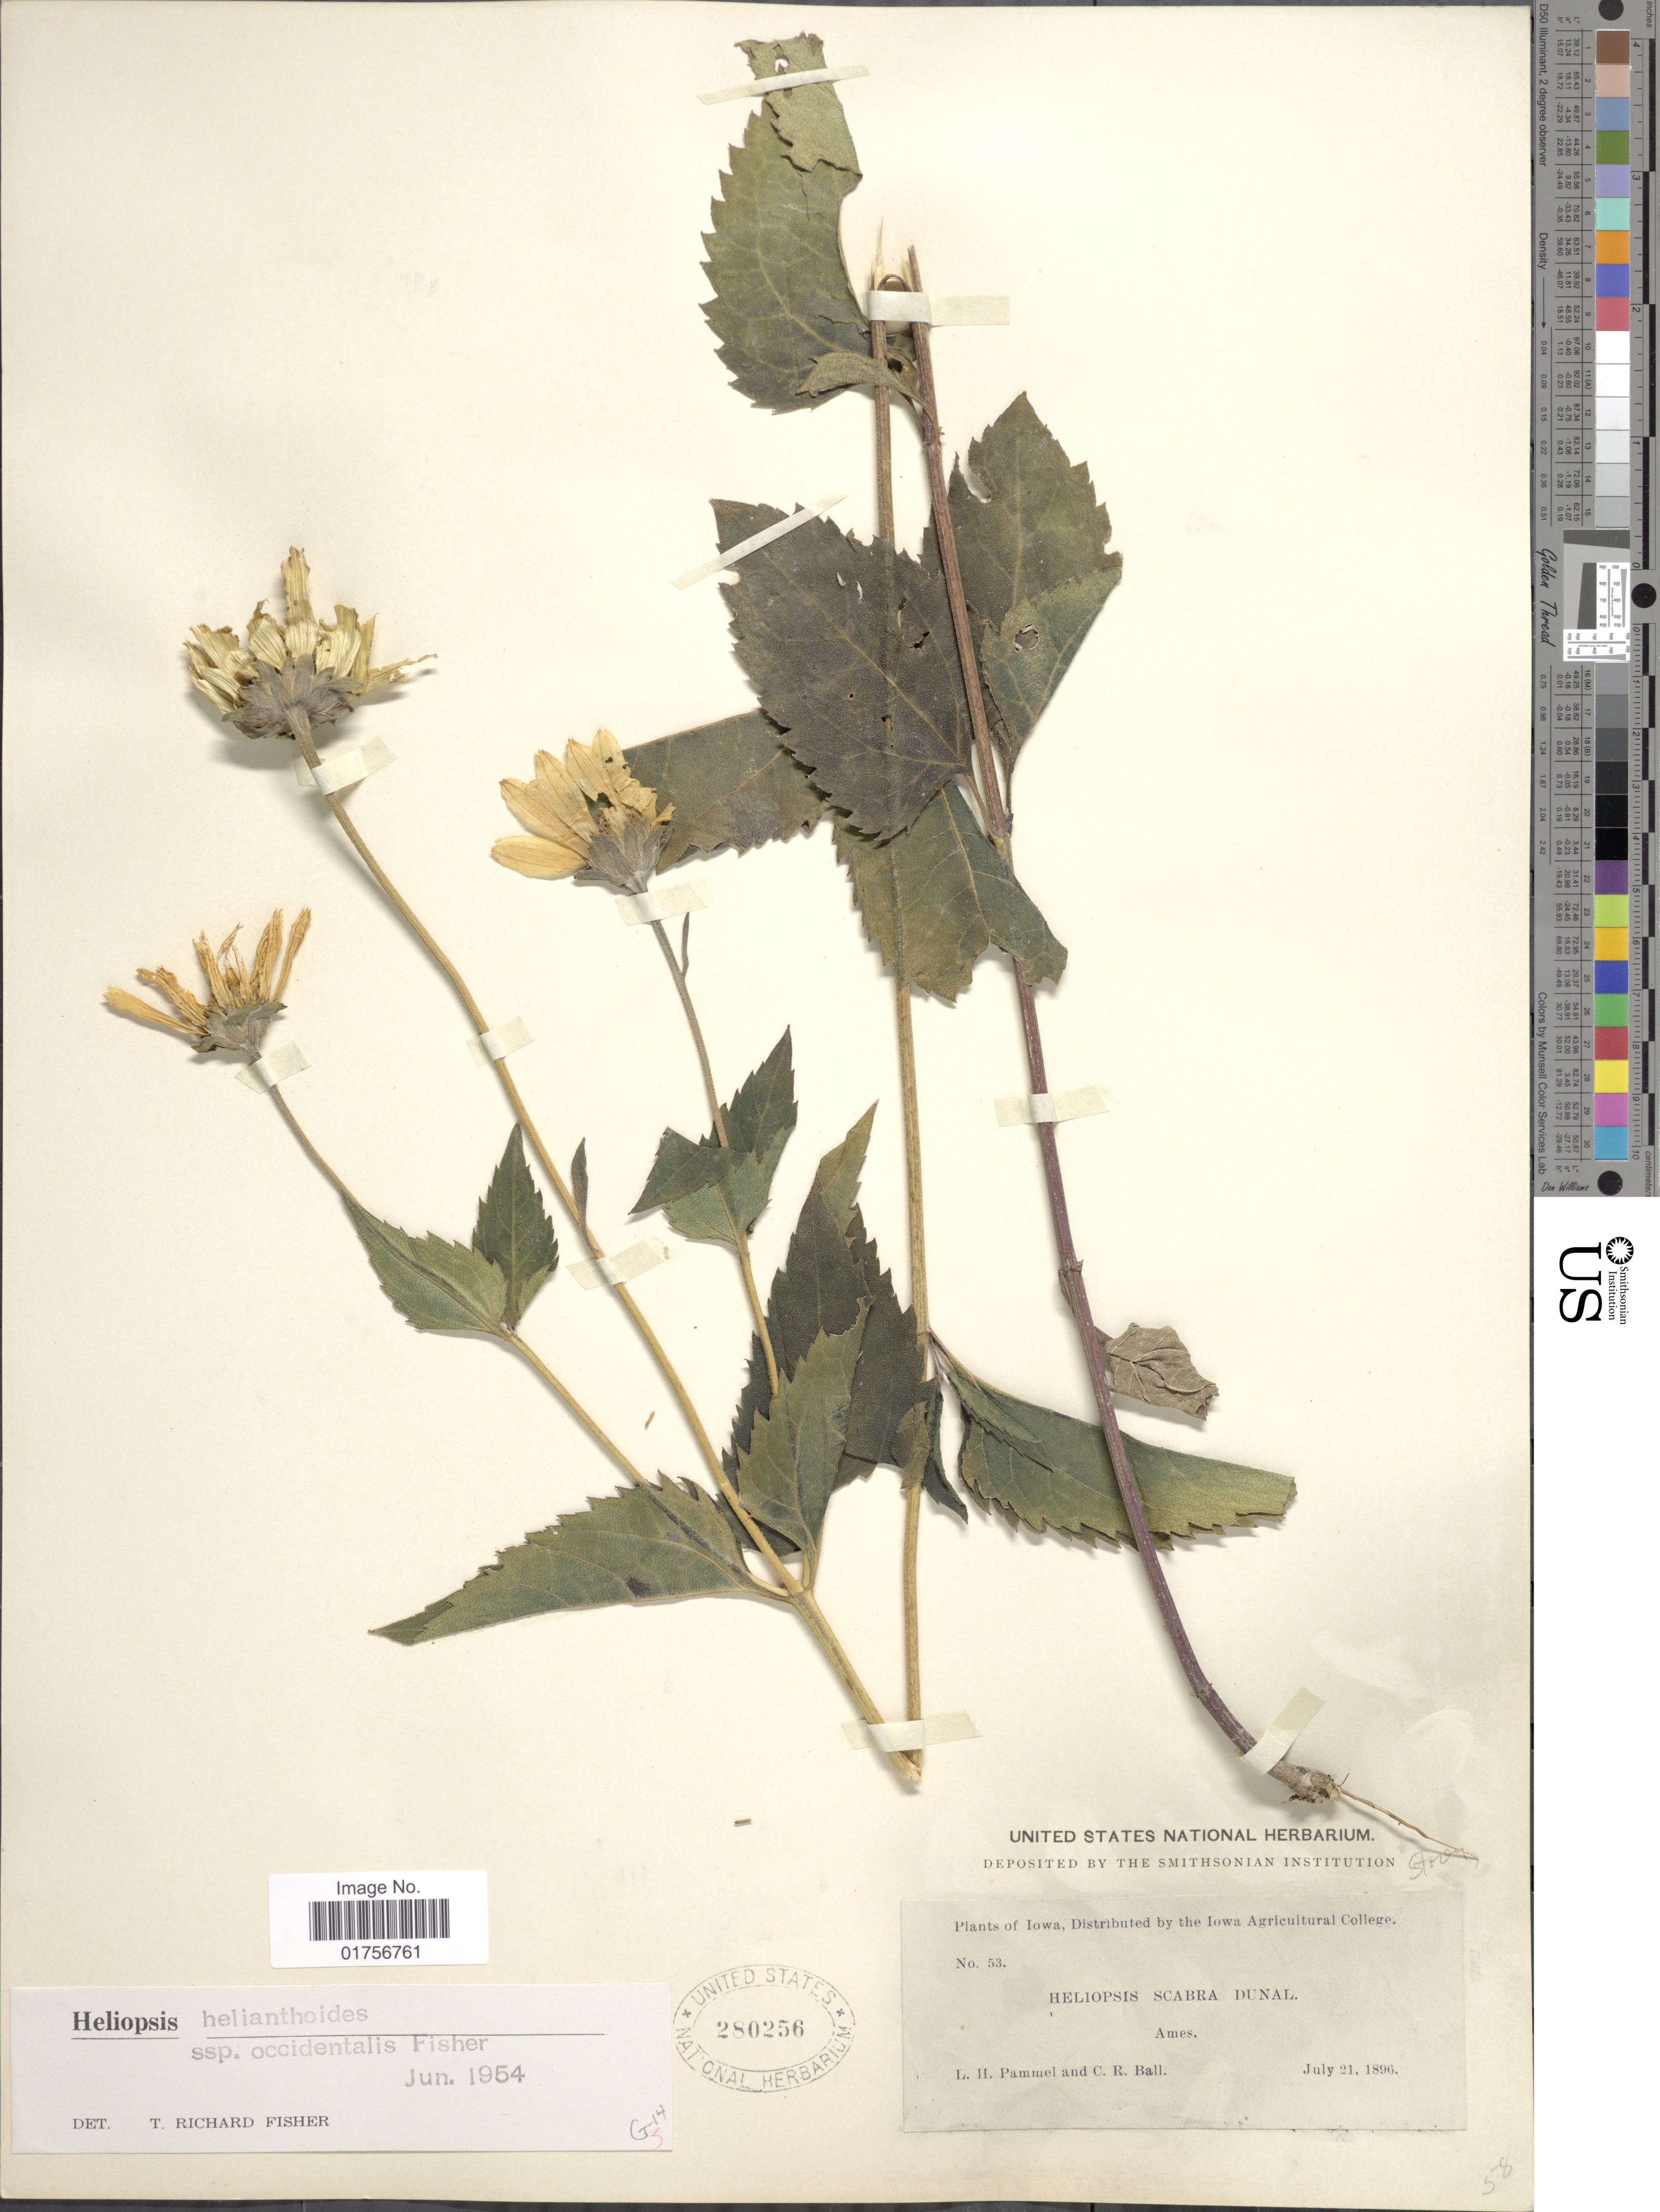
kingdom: Plantae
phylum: Tracheophyta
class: Magnoliopsida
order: Asterales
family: Asteraceae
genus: Heliopsis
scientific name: Heliopsis helianthoides subsp. occidentalis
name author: T.R. Fisher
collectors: L. Pammel & C. R. Ball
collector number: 53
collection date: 1896-07-21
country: United States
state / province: Iowa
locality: Ames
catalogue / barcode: US 280256